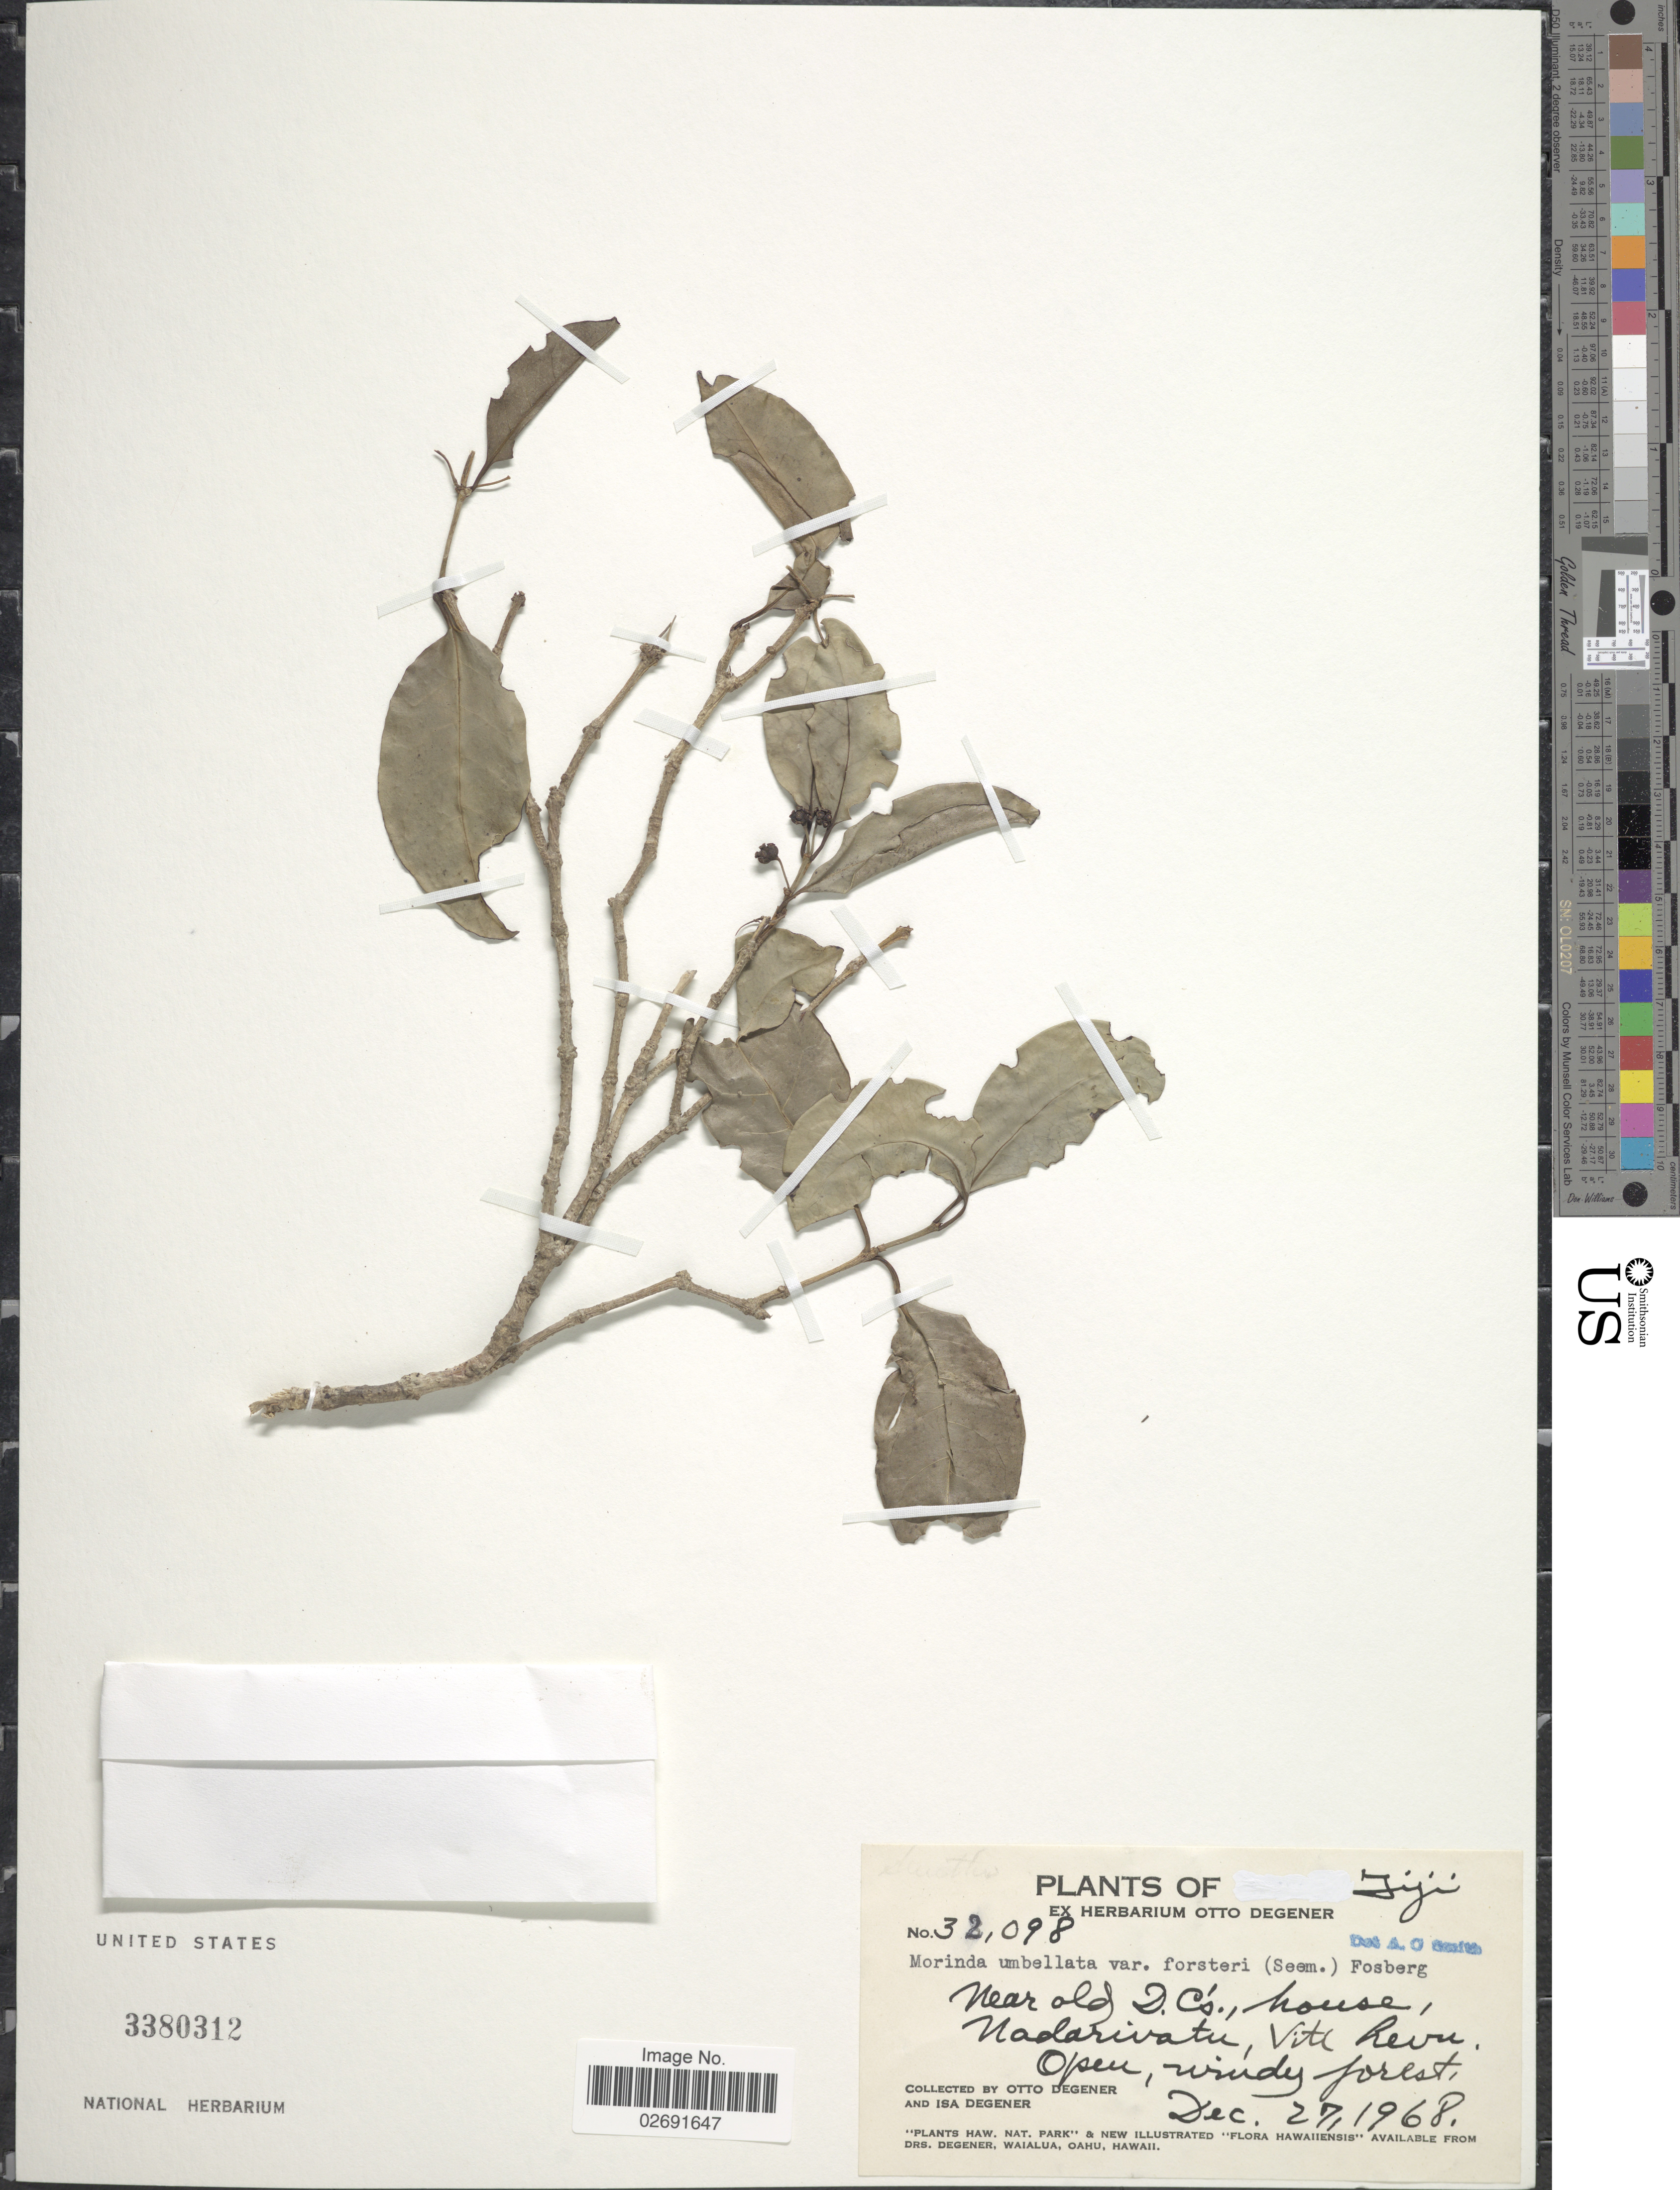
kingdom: Plantae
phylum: Tracheophyta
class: Magnoliopsida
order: Gentianales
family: Rubiaceae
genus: Gynochthodes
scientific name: Gynochthodes myrtifolia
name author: (A. Gray) Razafim. & B. Bremer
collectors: O. Degener & I. Degener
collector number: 32098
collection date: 1968-12-27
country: Fiji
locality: Near old D.Co., house, Nadarivatu, Viti Levu.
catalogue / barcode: US 3380312